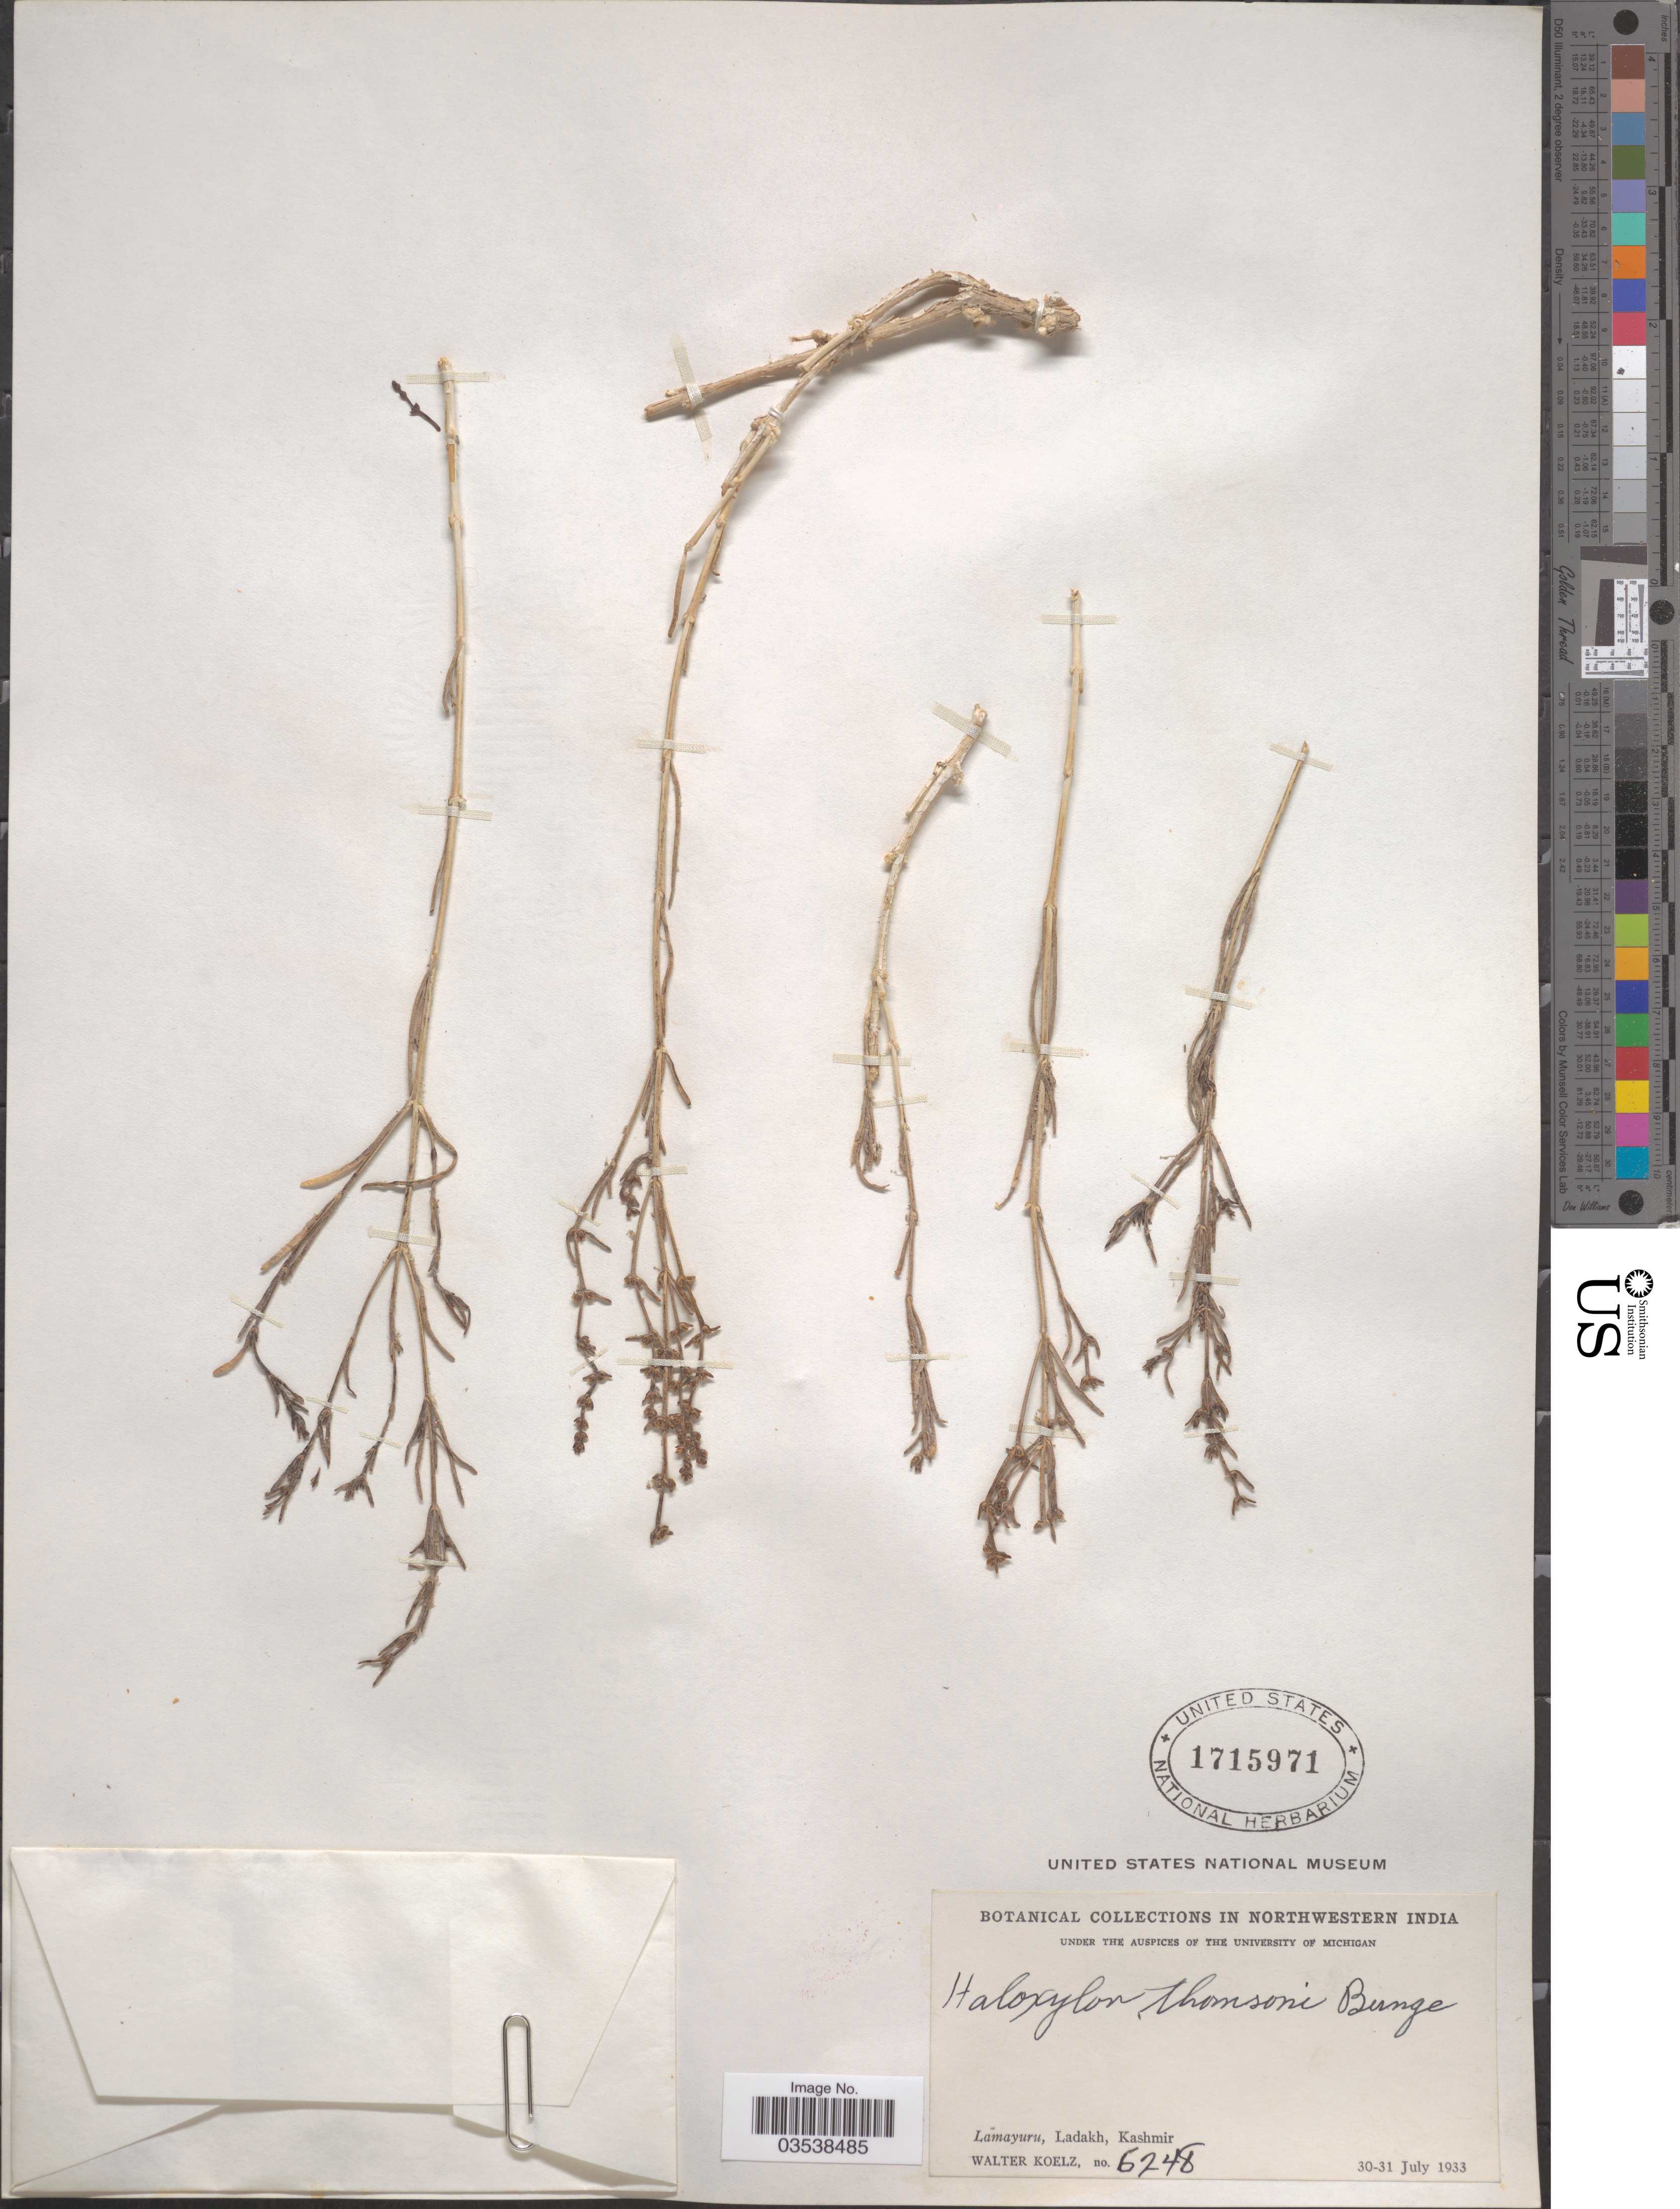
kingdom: Plantae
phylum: Tracheophyta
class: Magnoliopsida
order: Caryophyllales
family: Amaranthaceae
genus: Haloxylon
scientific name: Haloxylon thomsonii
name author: Iljin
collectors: W. N. Koelz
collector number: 6248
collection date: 1933-07-30/1933-07-31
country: India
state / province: Jammu and Kashmir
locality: Northwestern India. Lamayuru, Ladakh, Kashmir.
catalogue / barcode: US 1715971